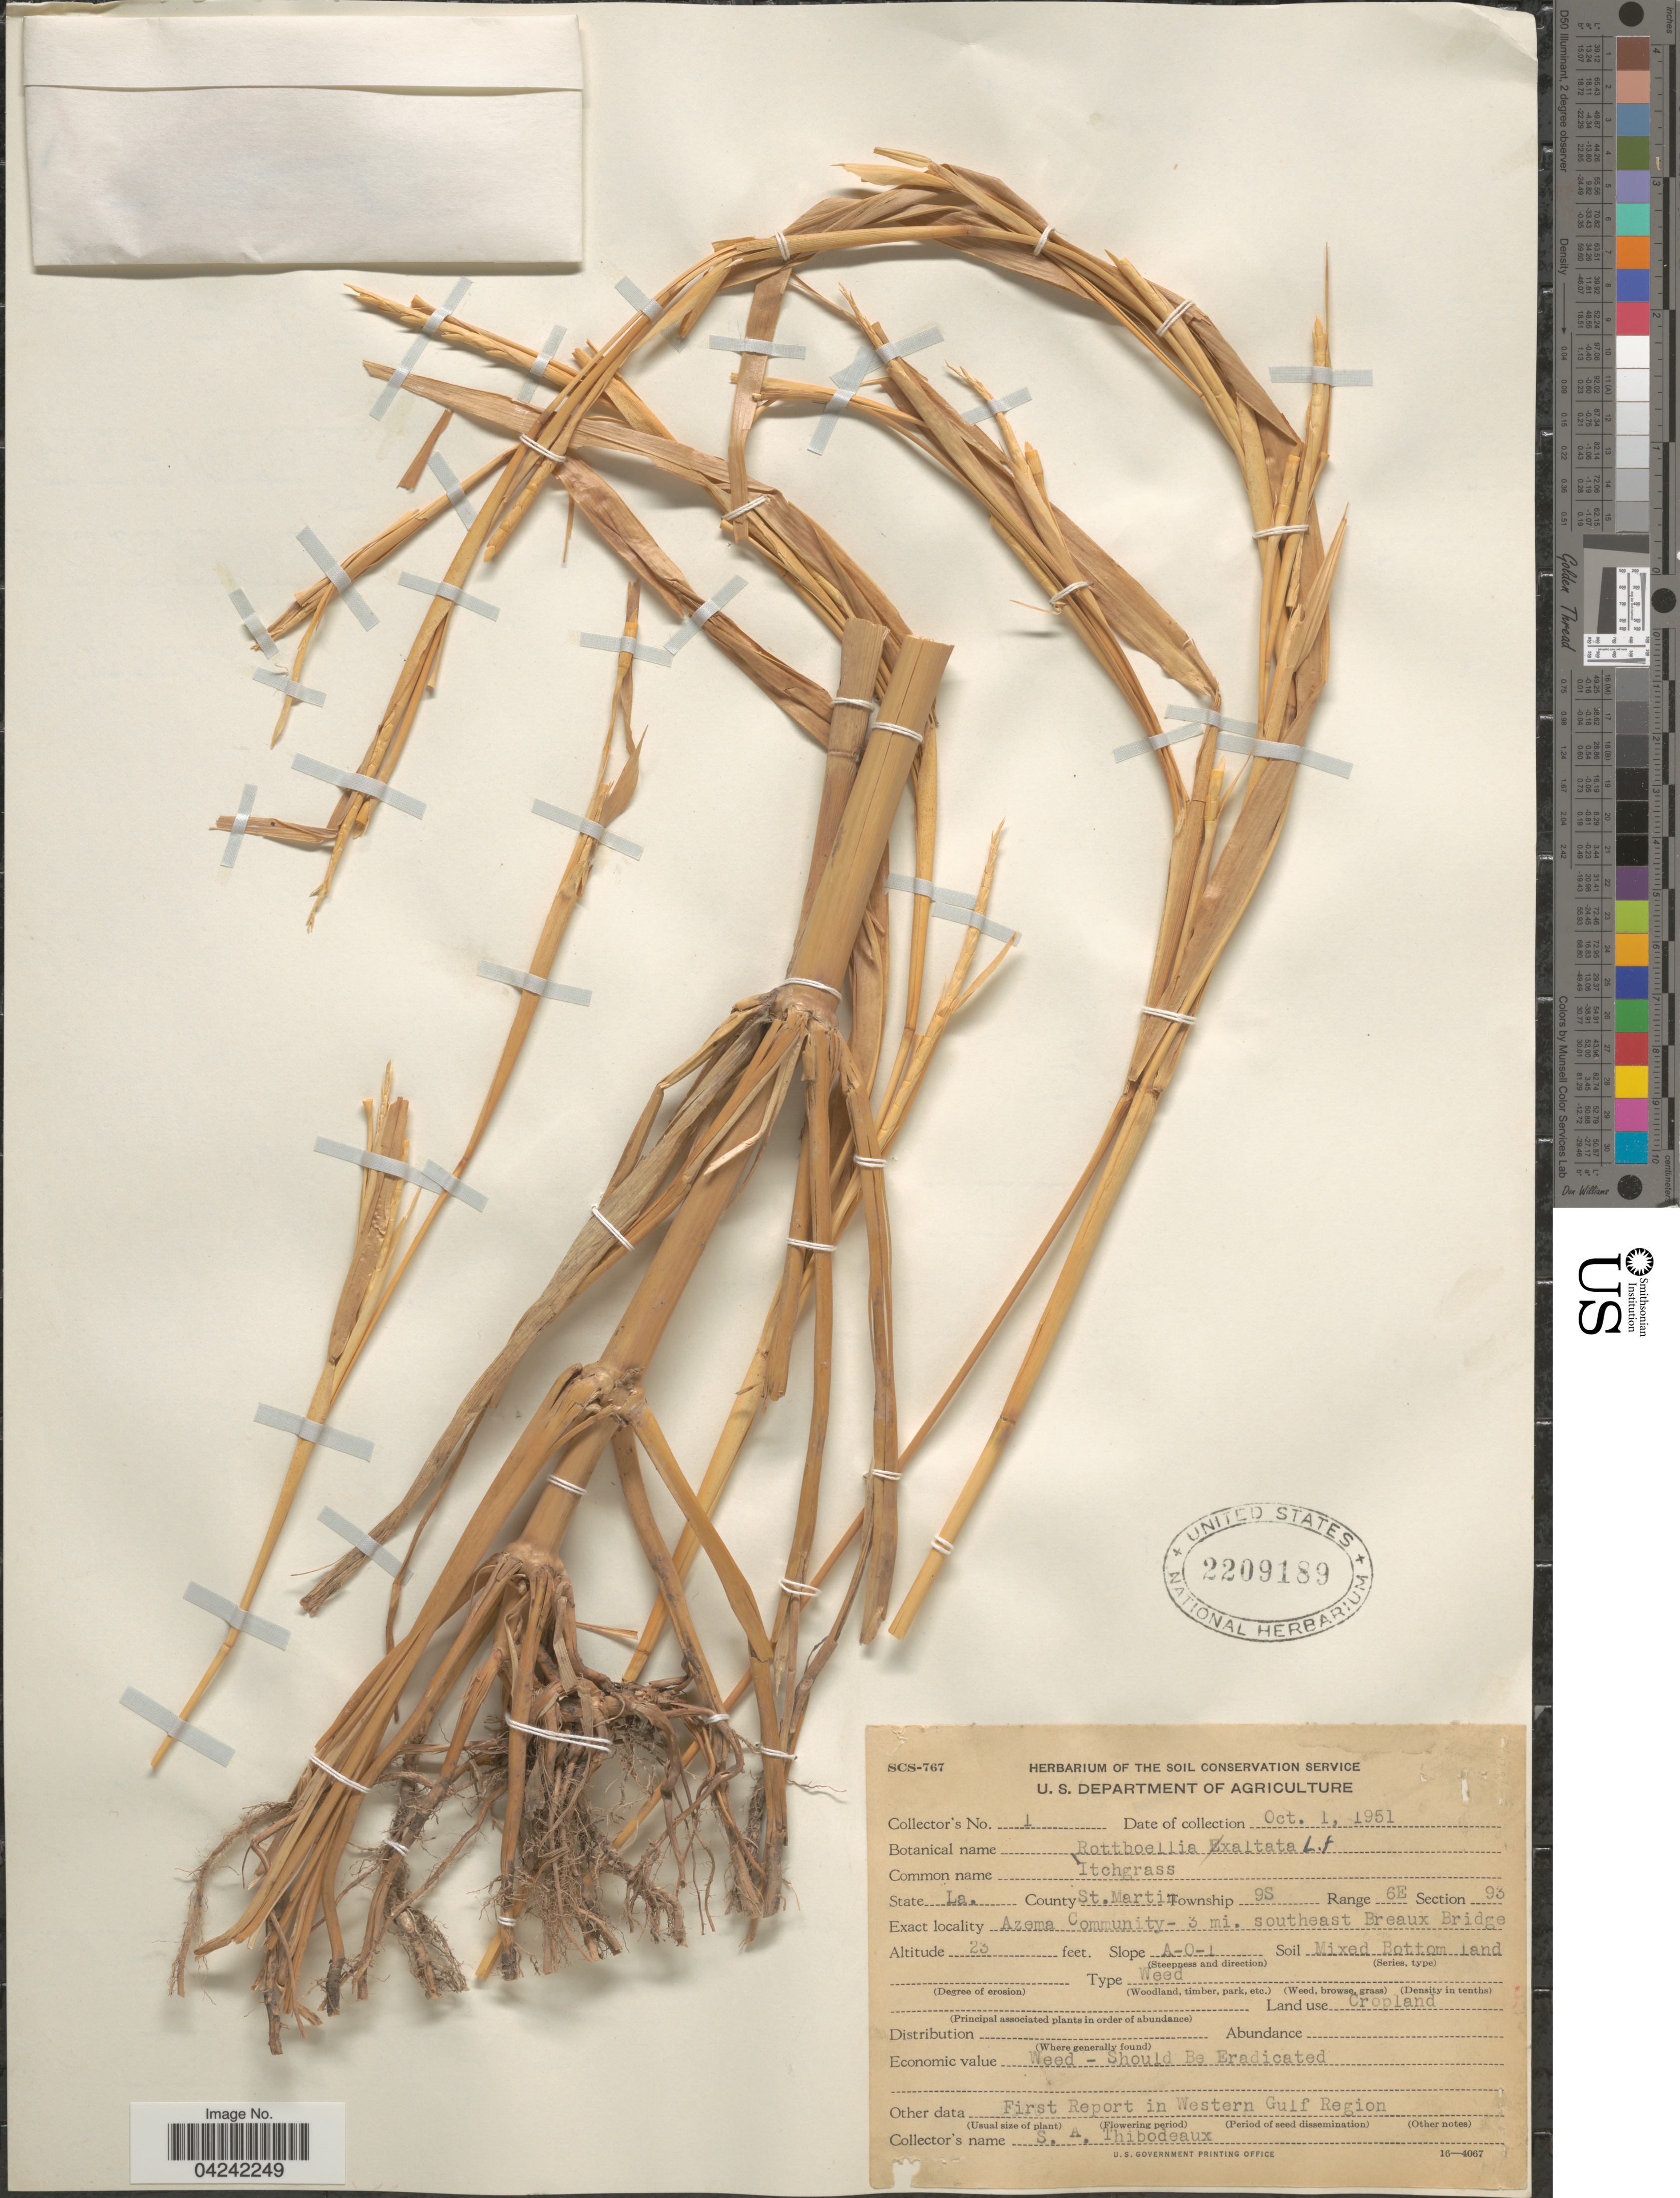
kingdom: Plantae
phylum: Tracheophyta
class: Liliopsida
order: Poales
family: Poaceae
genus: Rottboellia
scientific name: Rottboellia cochinchinensis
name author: (Lour.) Clayton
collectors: S. Thibodeaux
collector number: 1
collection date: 1951-10-01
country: United States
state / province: Louisiana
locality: CountySt.Martin. Township 9S. Range 6E. Section 93. Azema Community- 3 mi. southeast Breaux Bridge. First Report in Western Gulf Region.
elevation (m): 7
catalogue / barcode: US 2209189